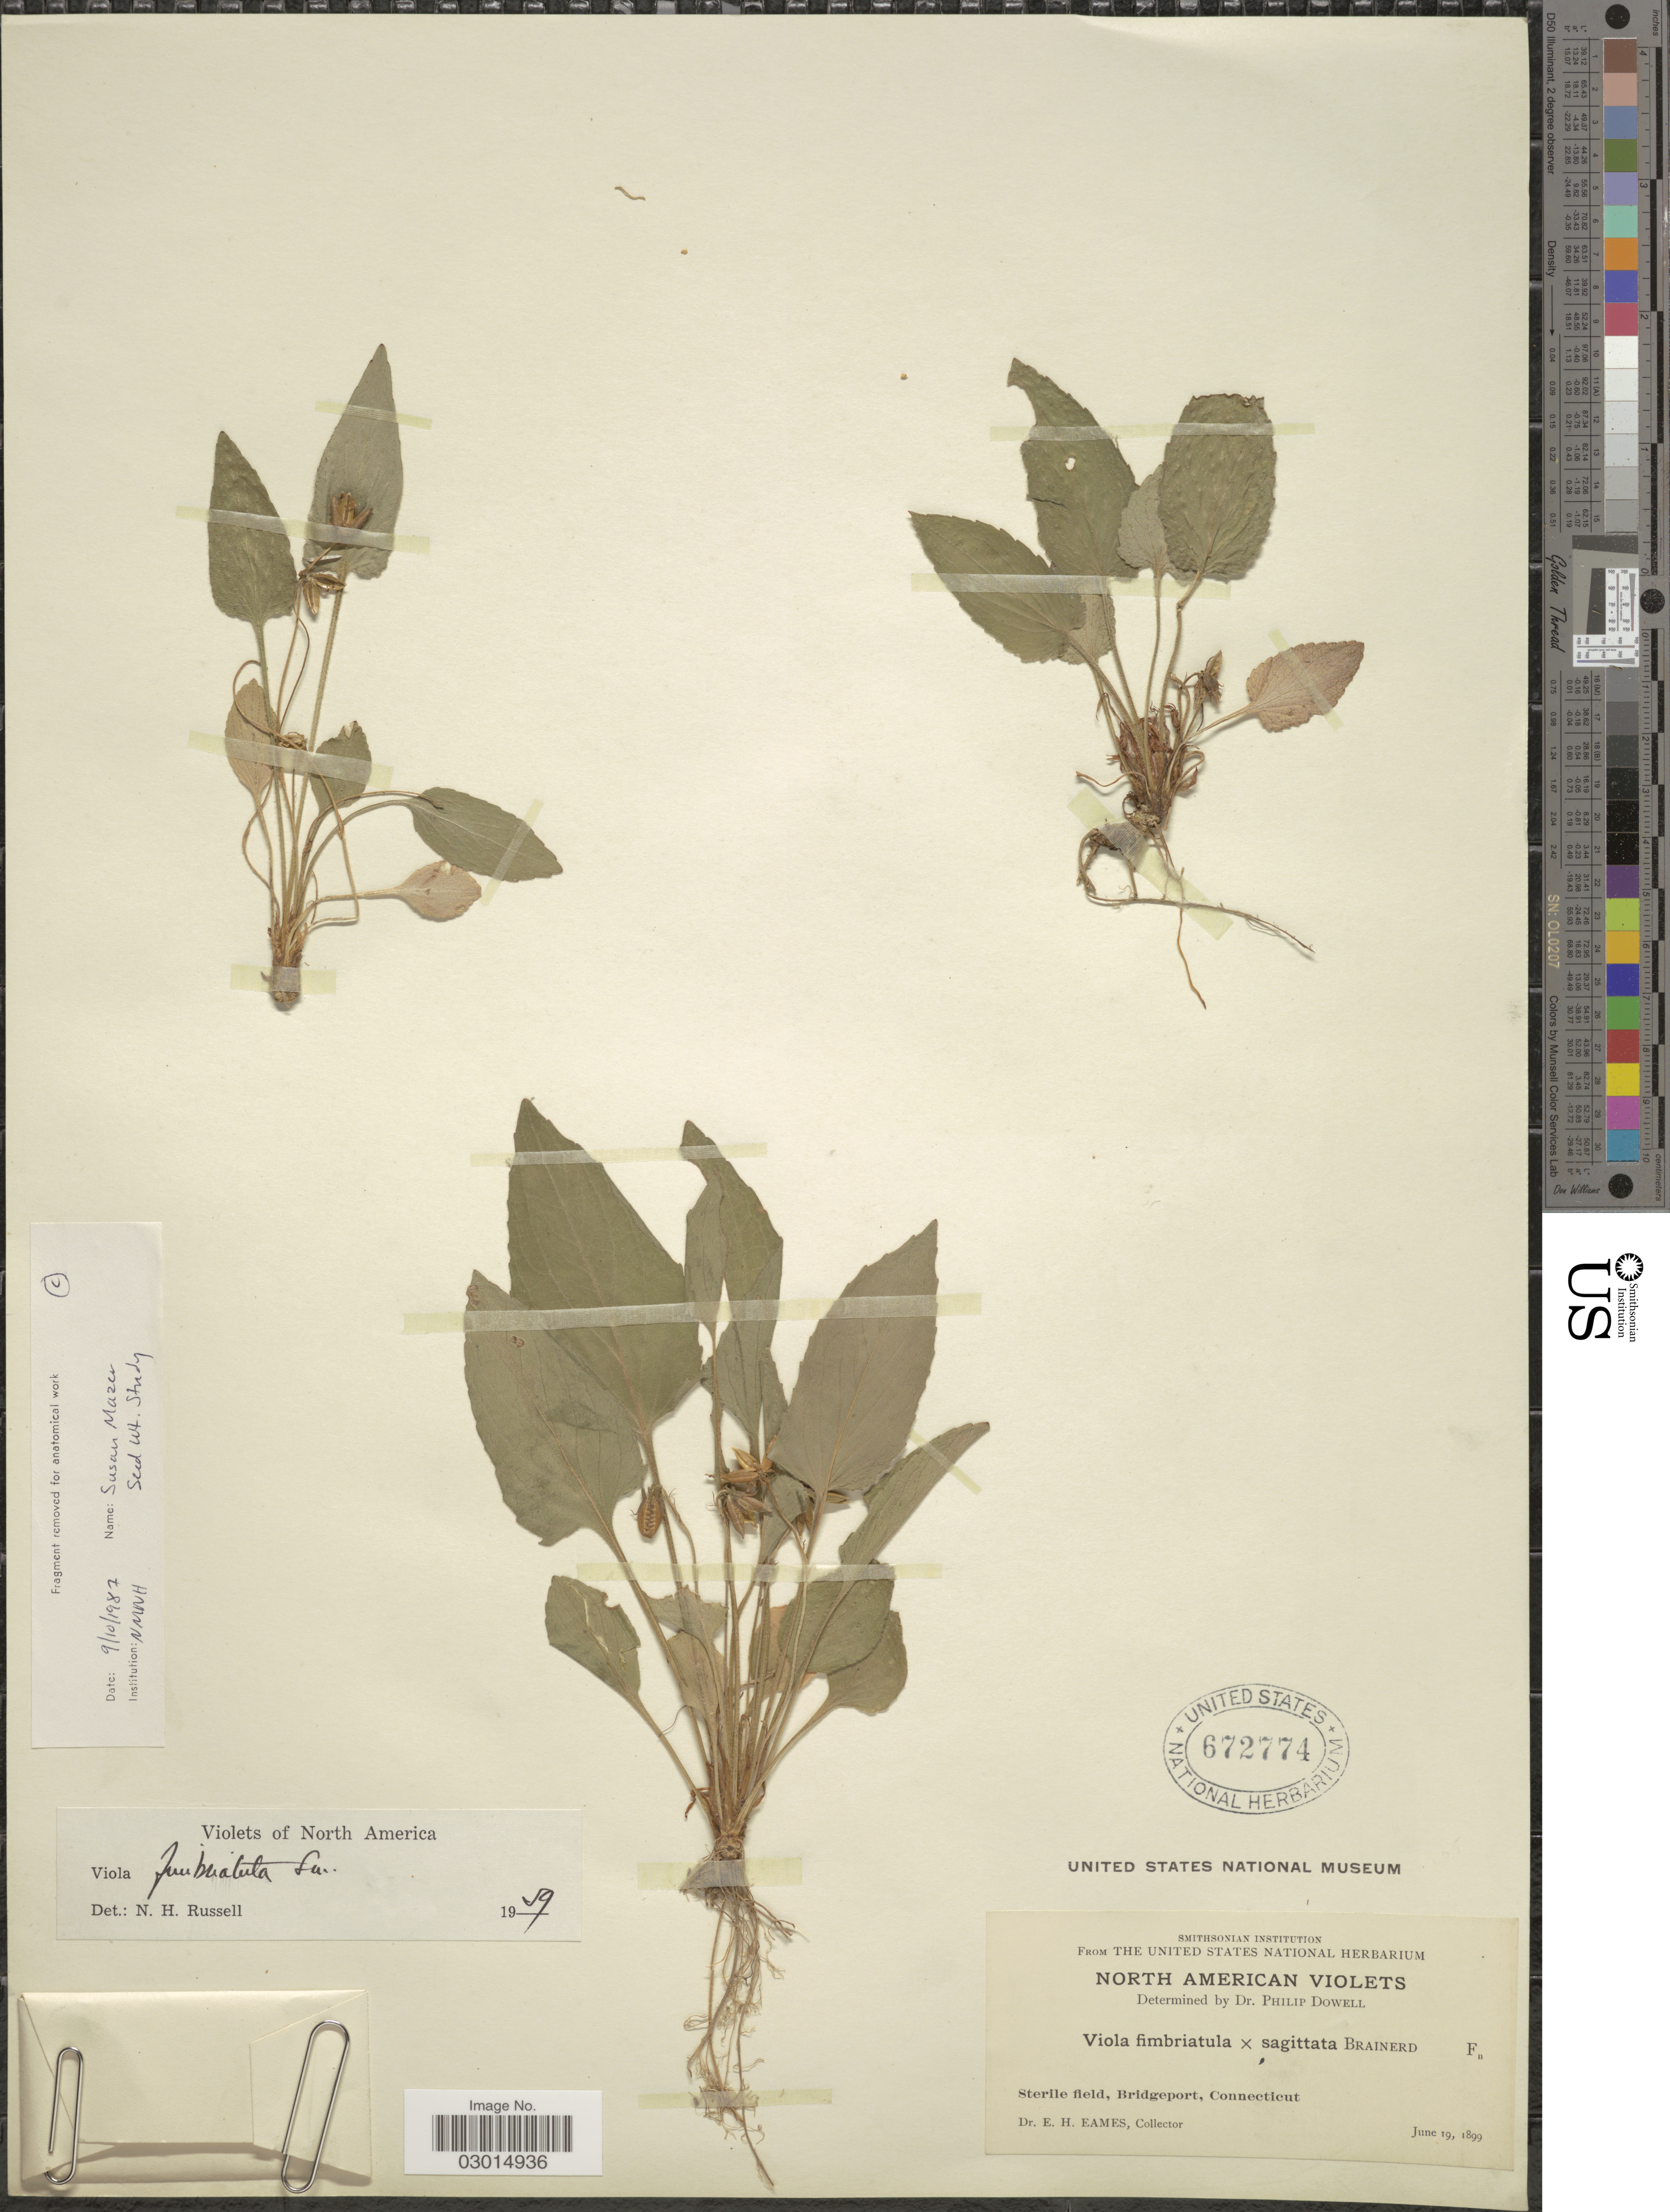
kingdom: Plantae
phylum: Tracheophyta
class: Magnoliopsida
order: Malpighiales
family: Violaceae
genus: Viola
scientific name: Viola fimbriatula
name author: Small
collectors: E. H. Eames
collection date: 1899-06-19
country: United States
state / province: Connecticut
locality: Sterile field, Bridgeport, Connecticut.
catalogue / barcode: US 672774